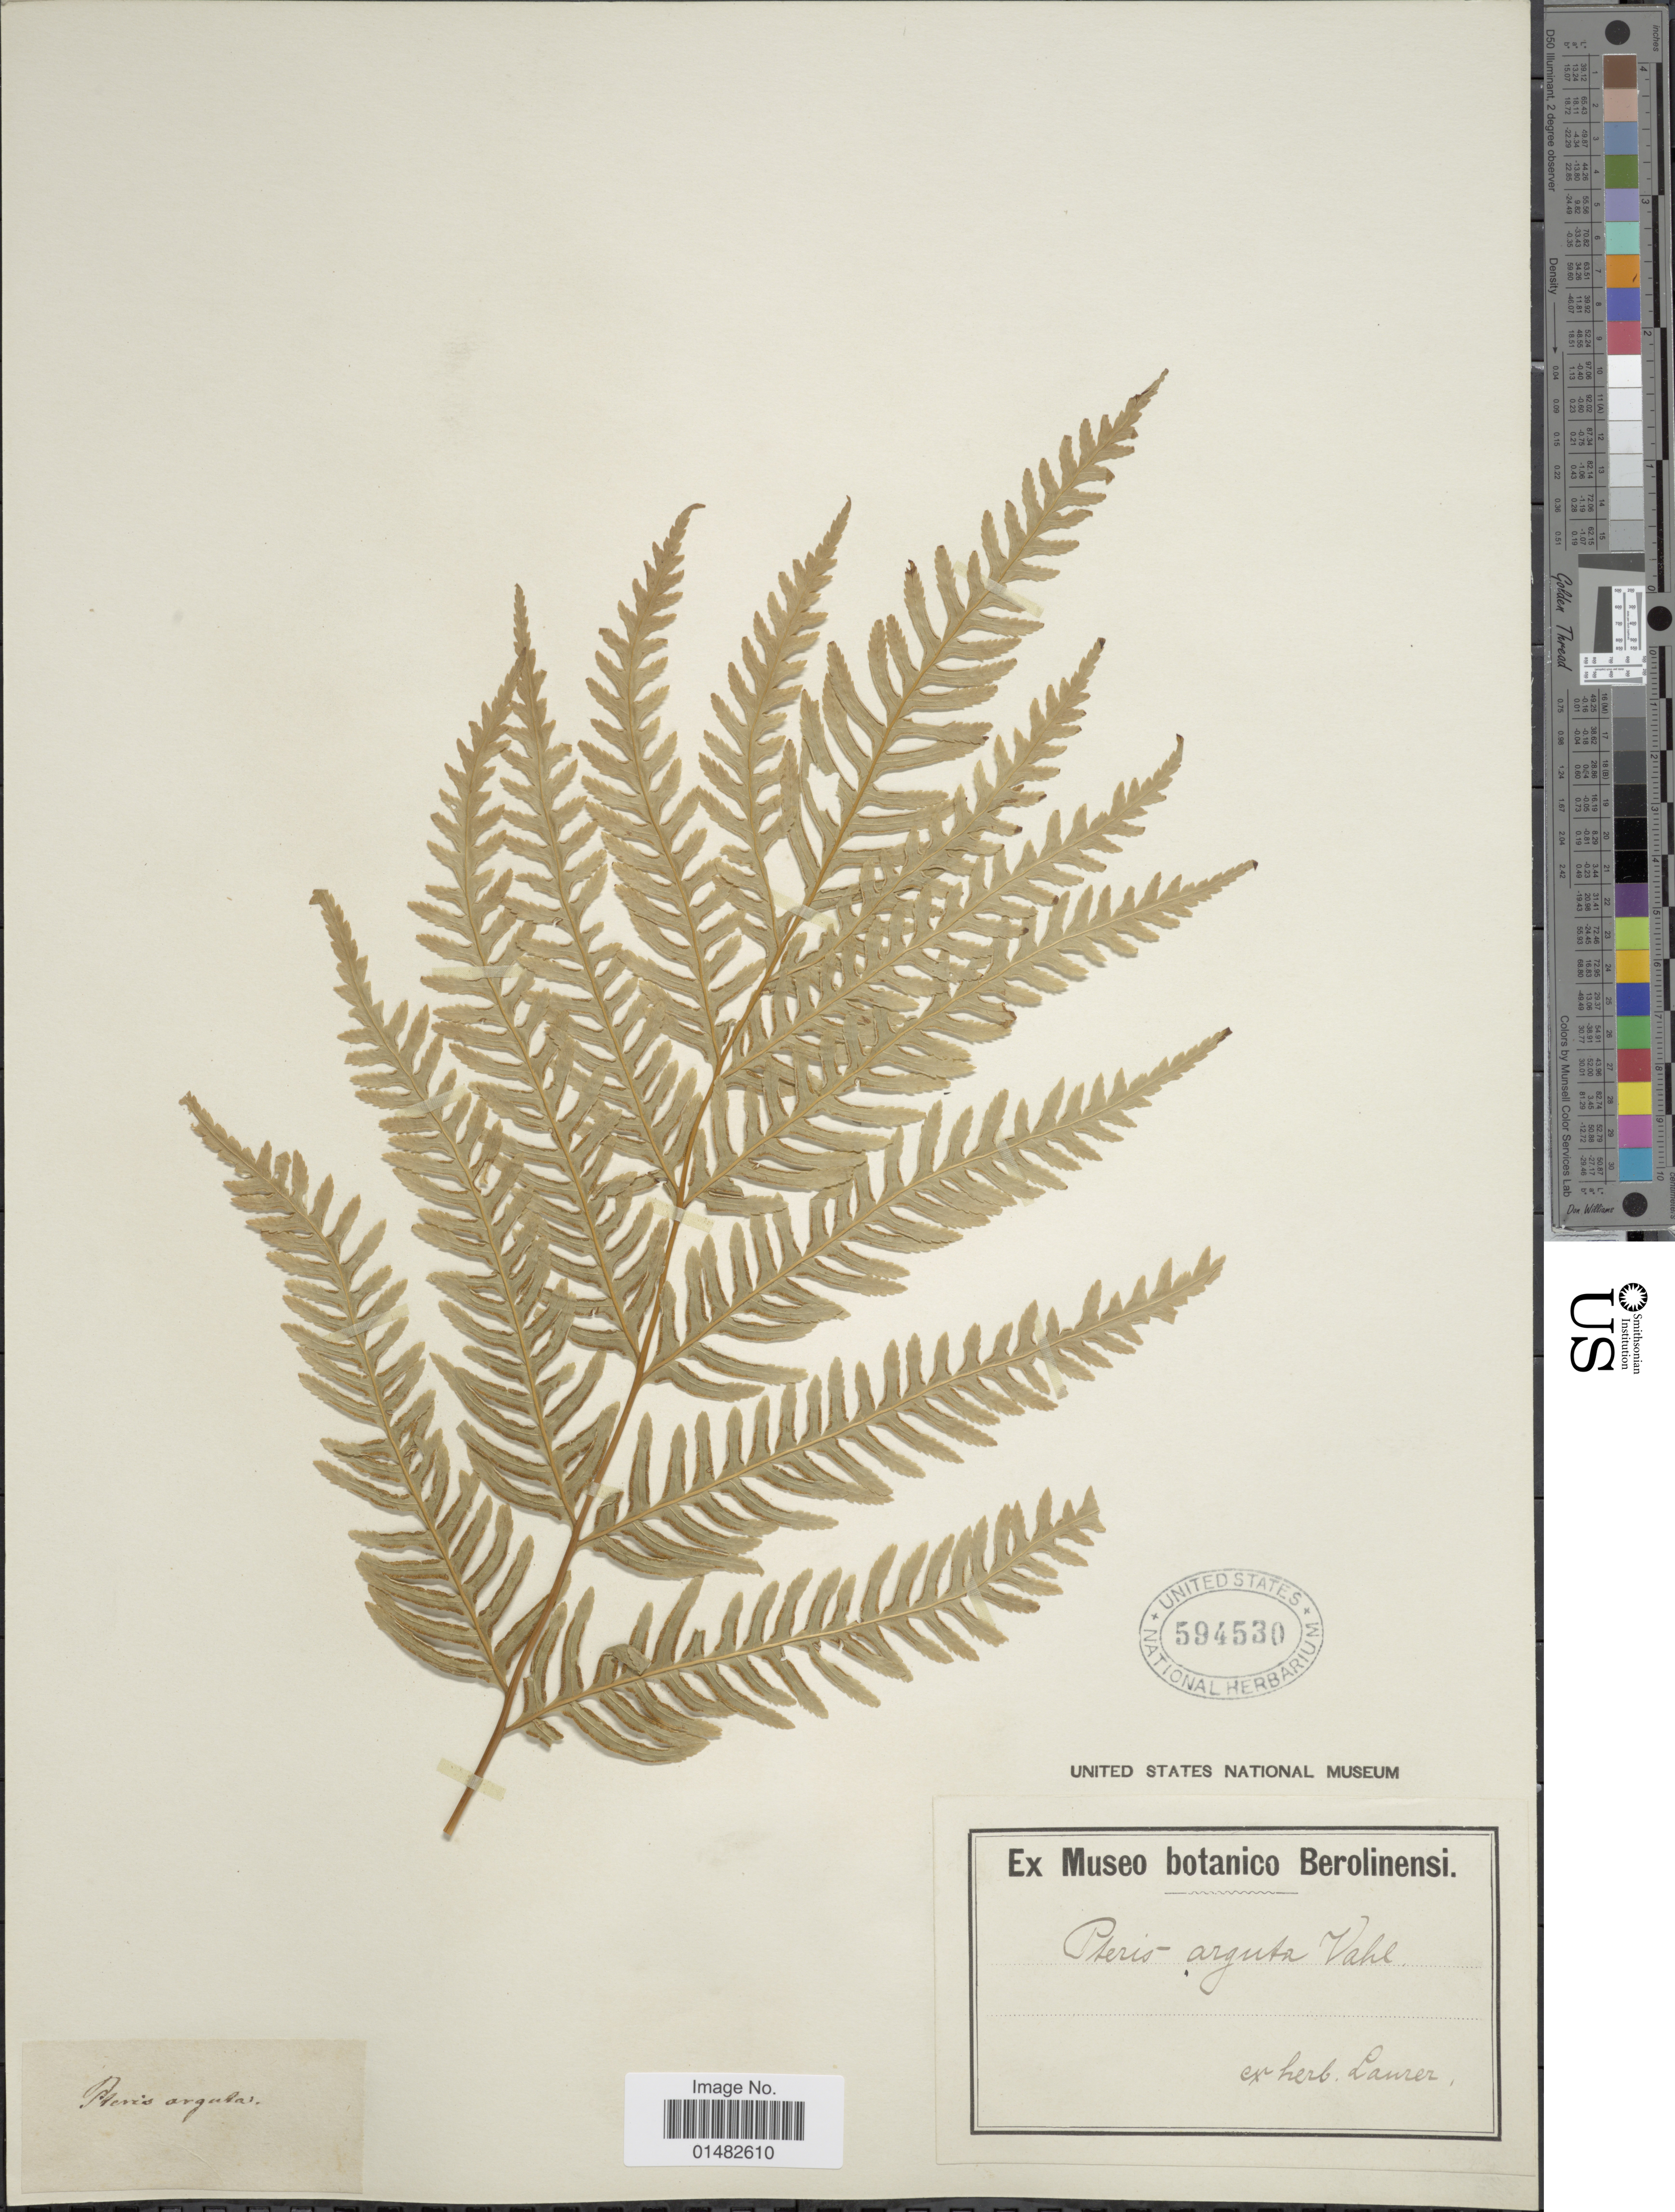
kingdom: Plantae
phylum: Tracheophyta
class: Polypodiopsida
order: Polypodiales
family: Pteridaceae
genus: Pteris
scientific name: Pteris arguta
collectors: ex.herb. Laurer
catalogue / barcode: US 594530